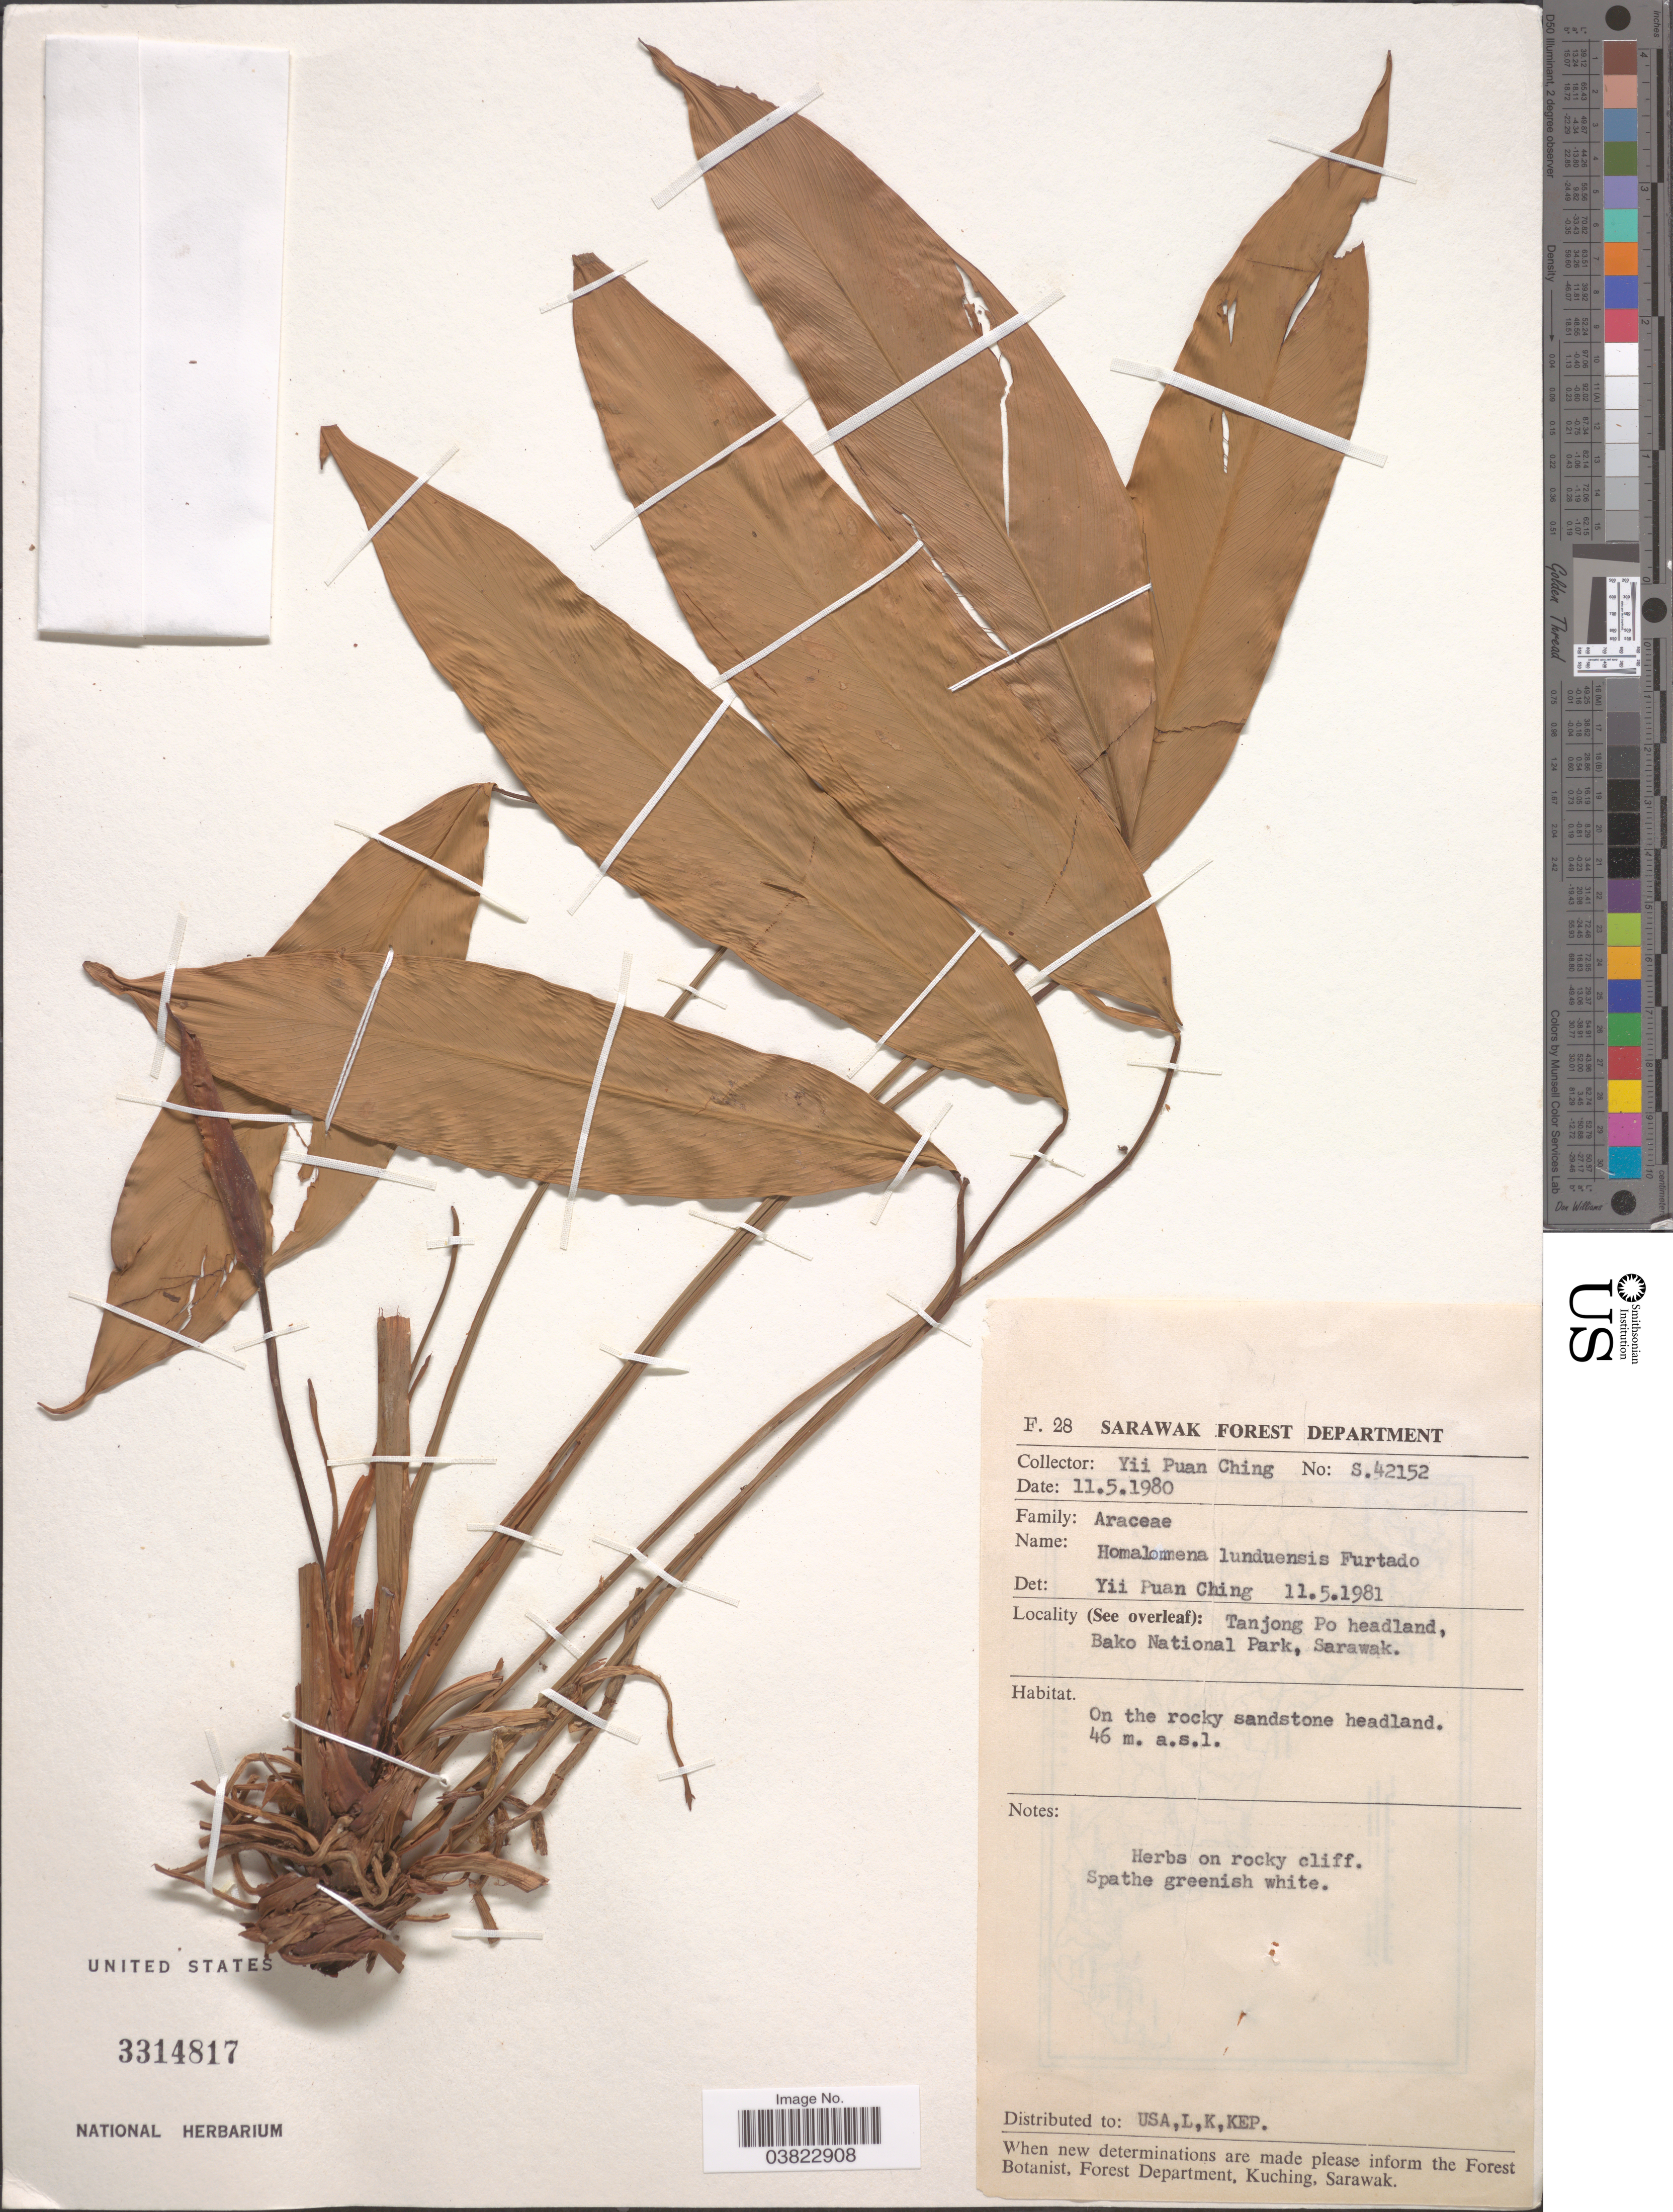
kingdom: Plantae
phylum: Tracheophyta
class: Liliopsida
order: Alismatales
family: Araceae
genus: Homalomena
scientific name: Homalomena lunduensis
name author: Furtado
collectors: Y. P. Ching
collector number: S.42152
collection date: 1980-05-11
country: Malaysia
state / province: Sarawak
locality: Tanjong Po headland, Bako National Park.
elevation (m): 46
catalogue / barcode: US 3314817